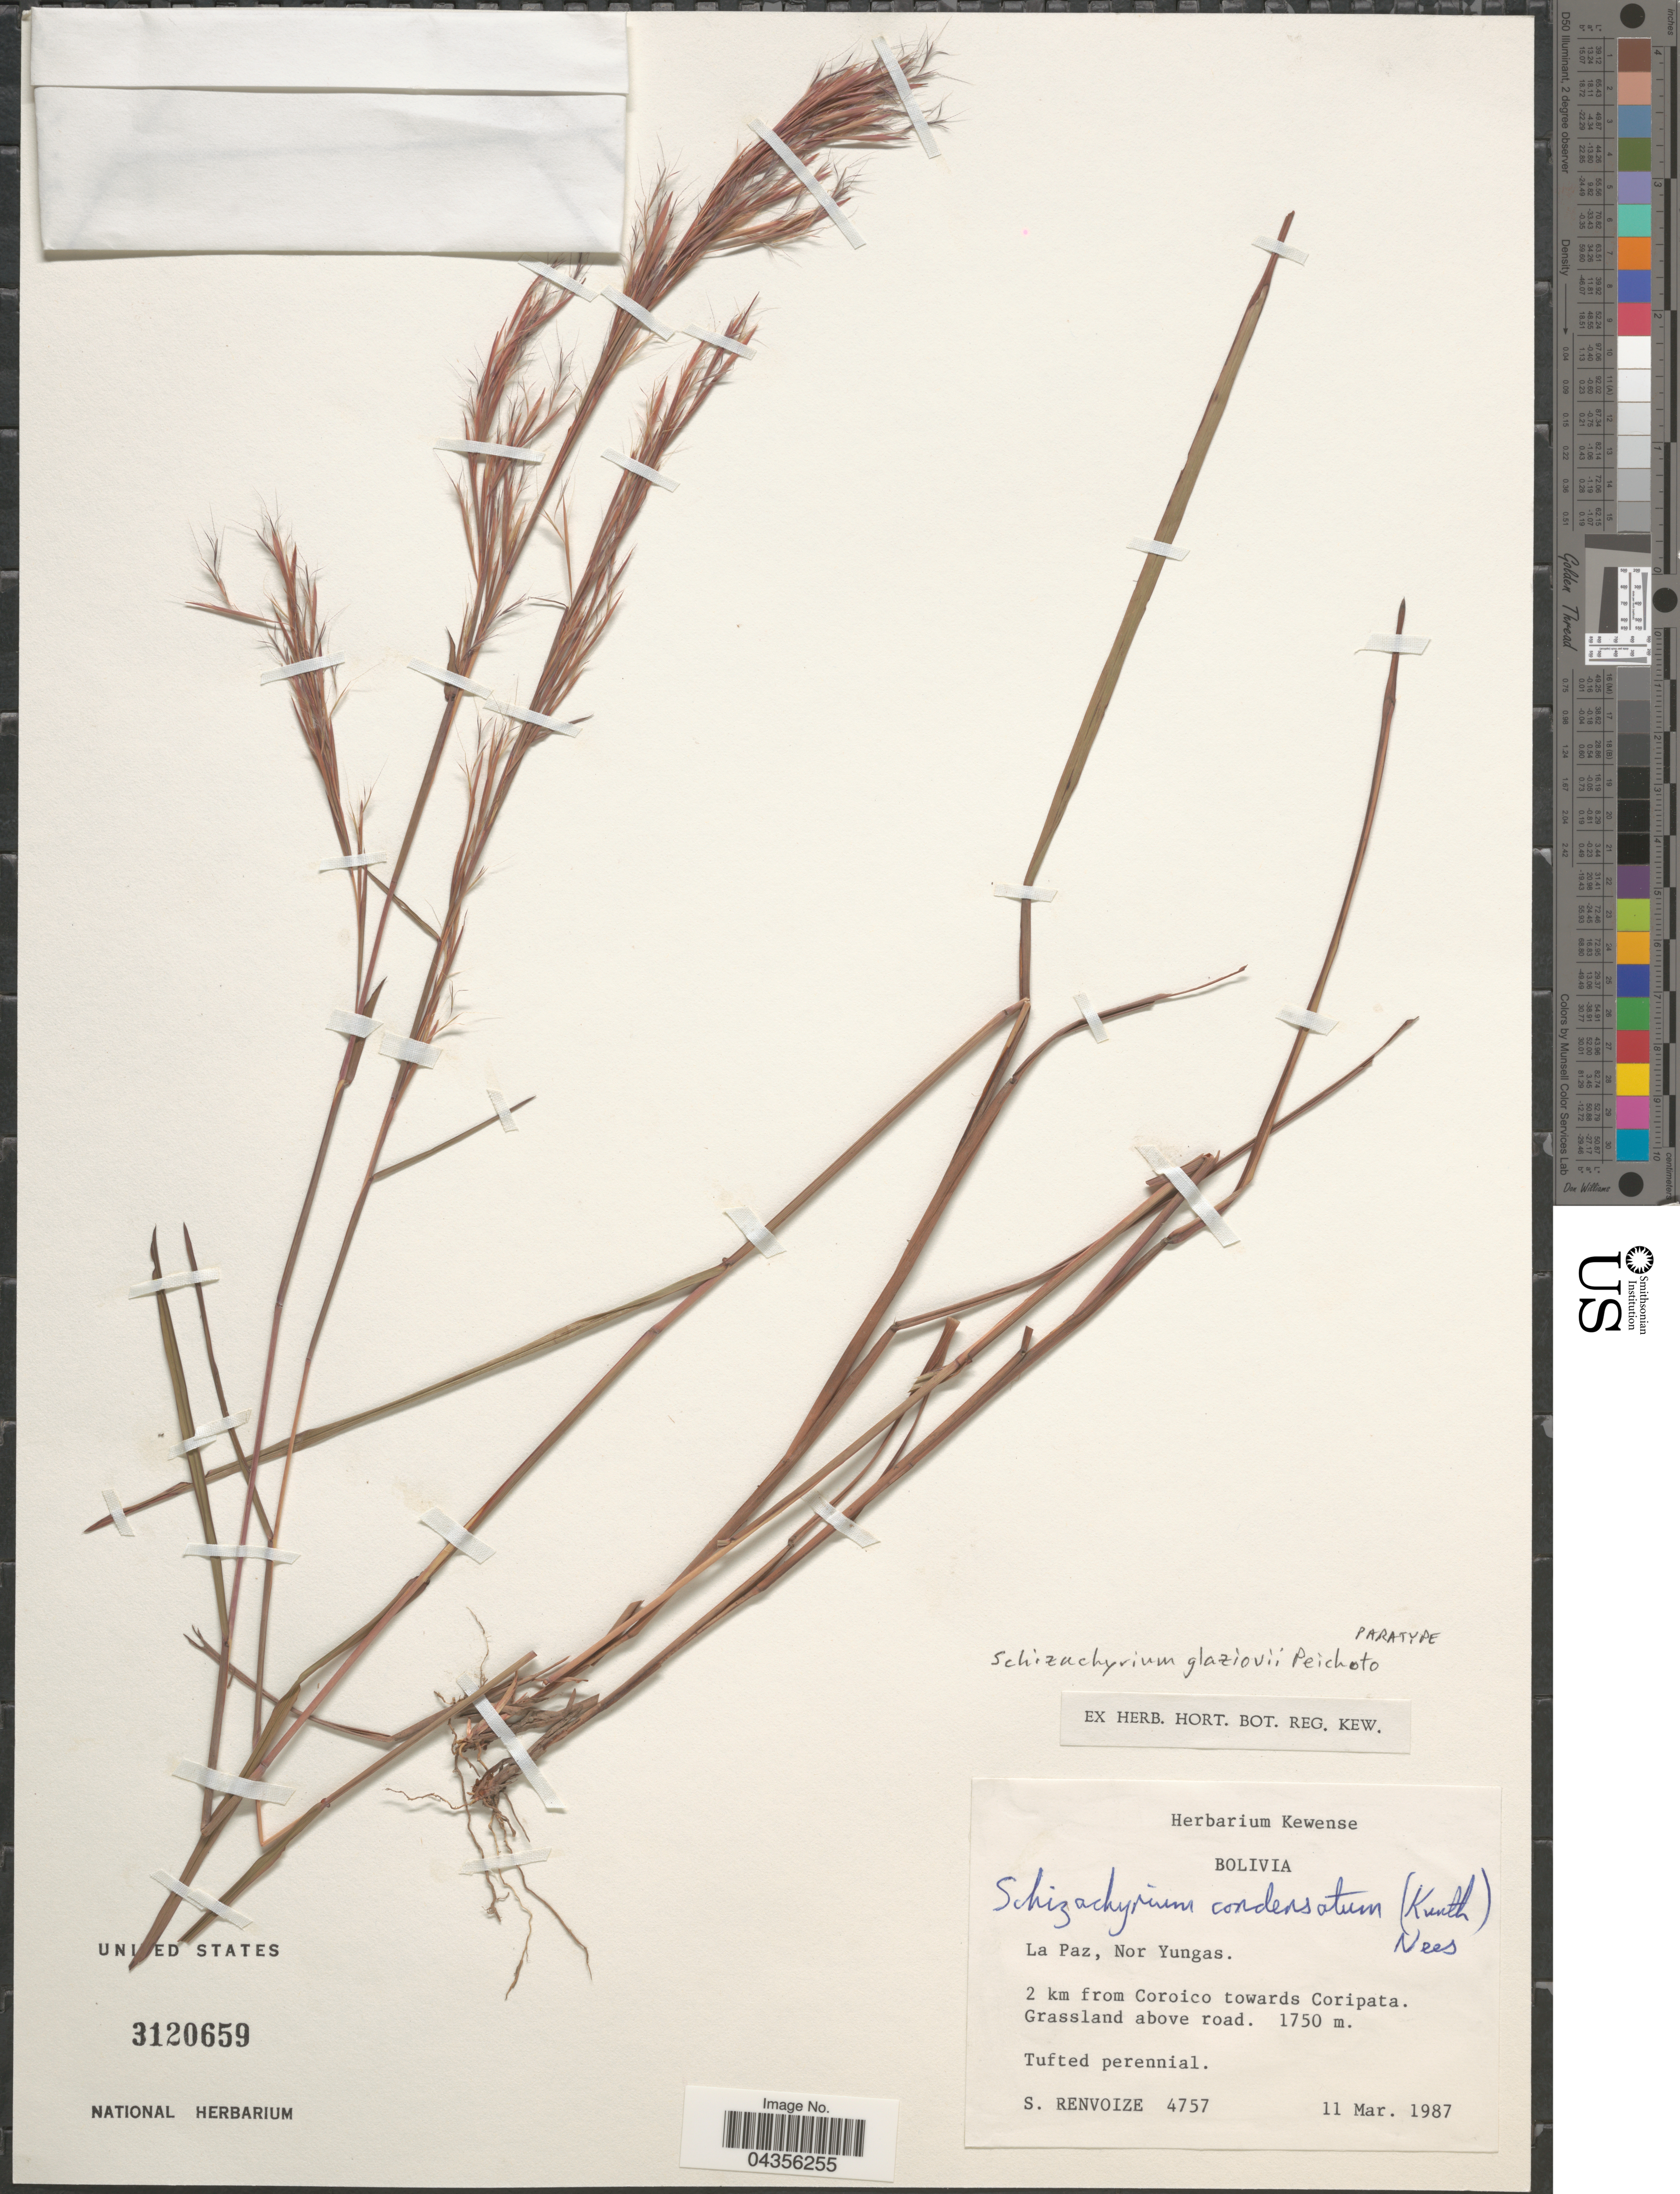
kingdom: Plantae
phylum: Tracheophyta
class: Liliopsida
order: Poales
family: Poaceae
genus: Schizachyrium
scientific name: Schizachyrium glaziovii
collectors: S. A. Renvoize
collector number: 4757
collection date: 1987-03-11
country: Bolivia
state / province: La Paz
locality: Nor Yungas. 2 km from Coroico towards Coripata. Grassland above road.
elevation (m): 1750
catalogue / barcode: US 3120659